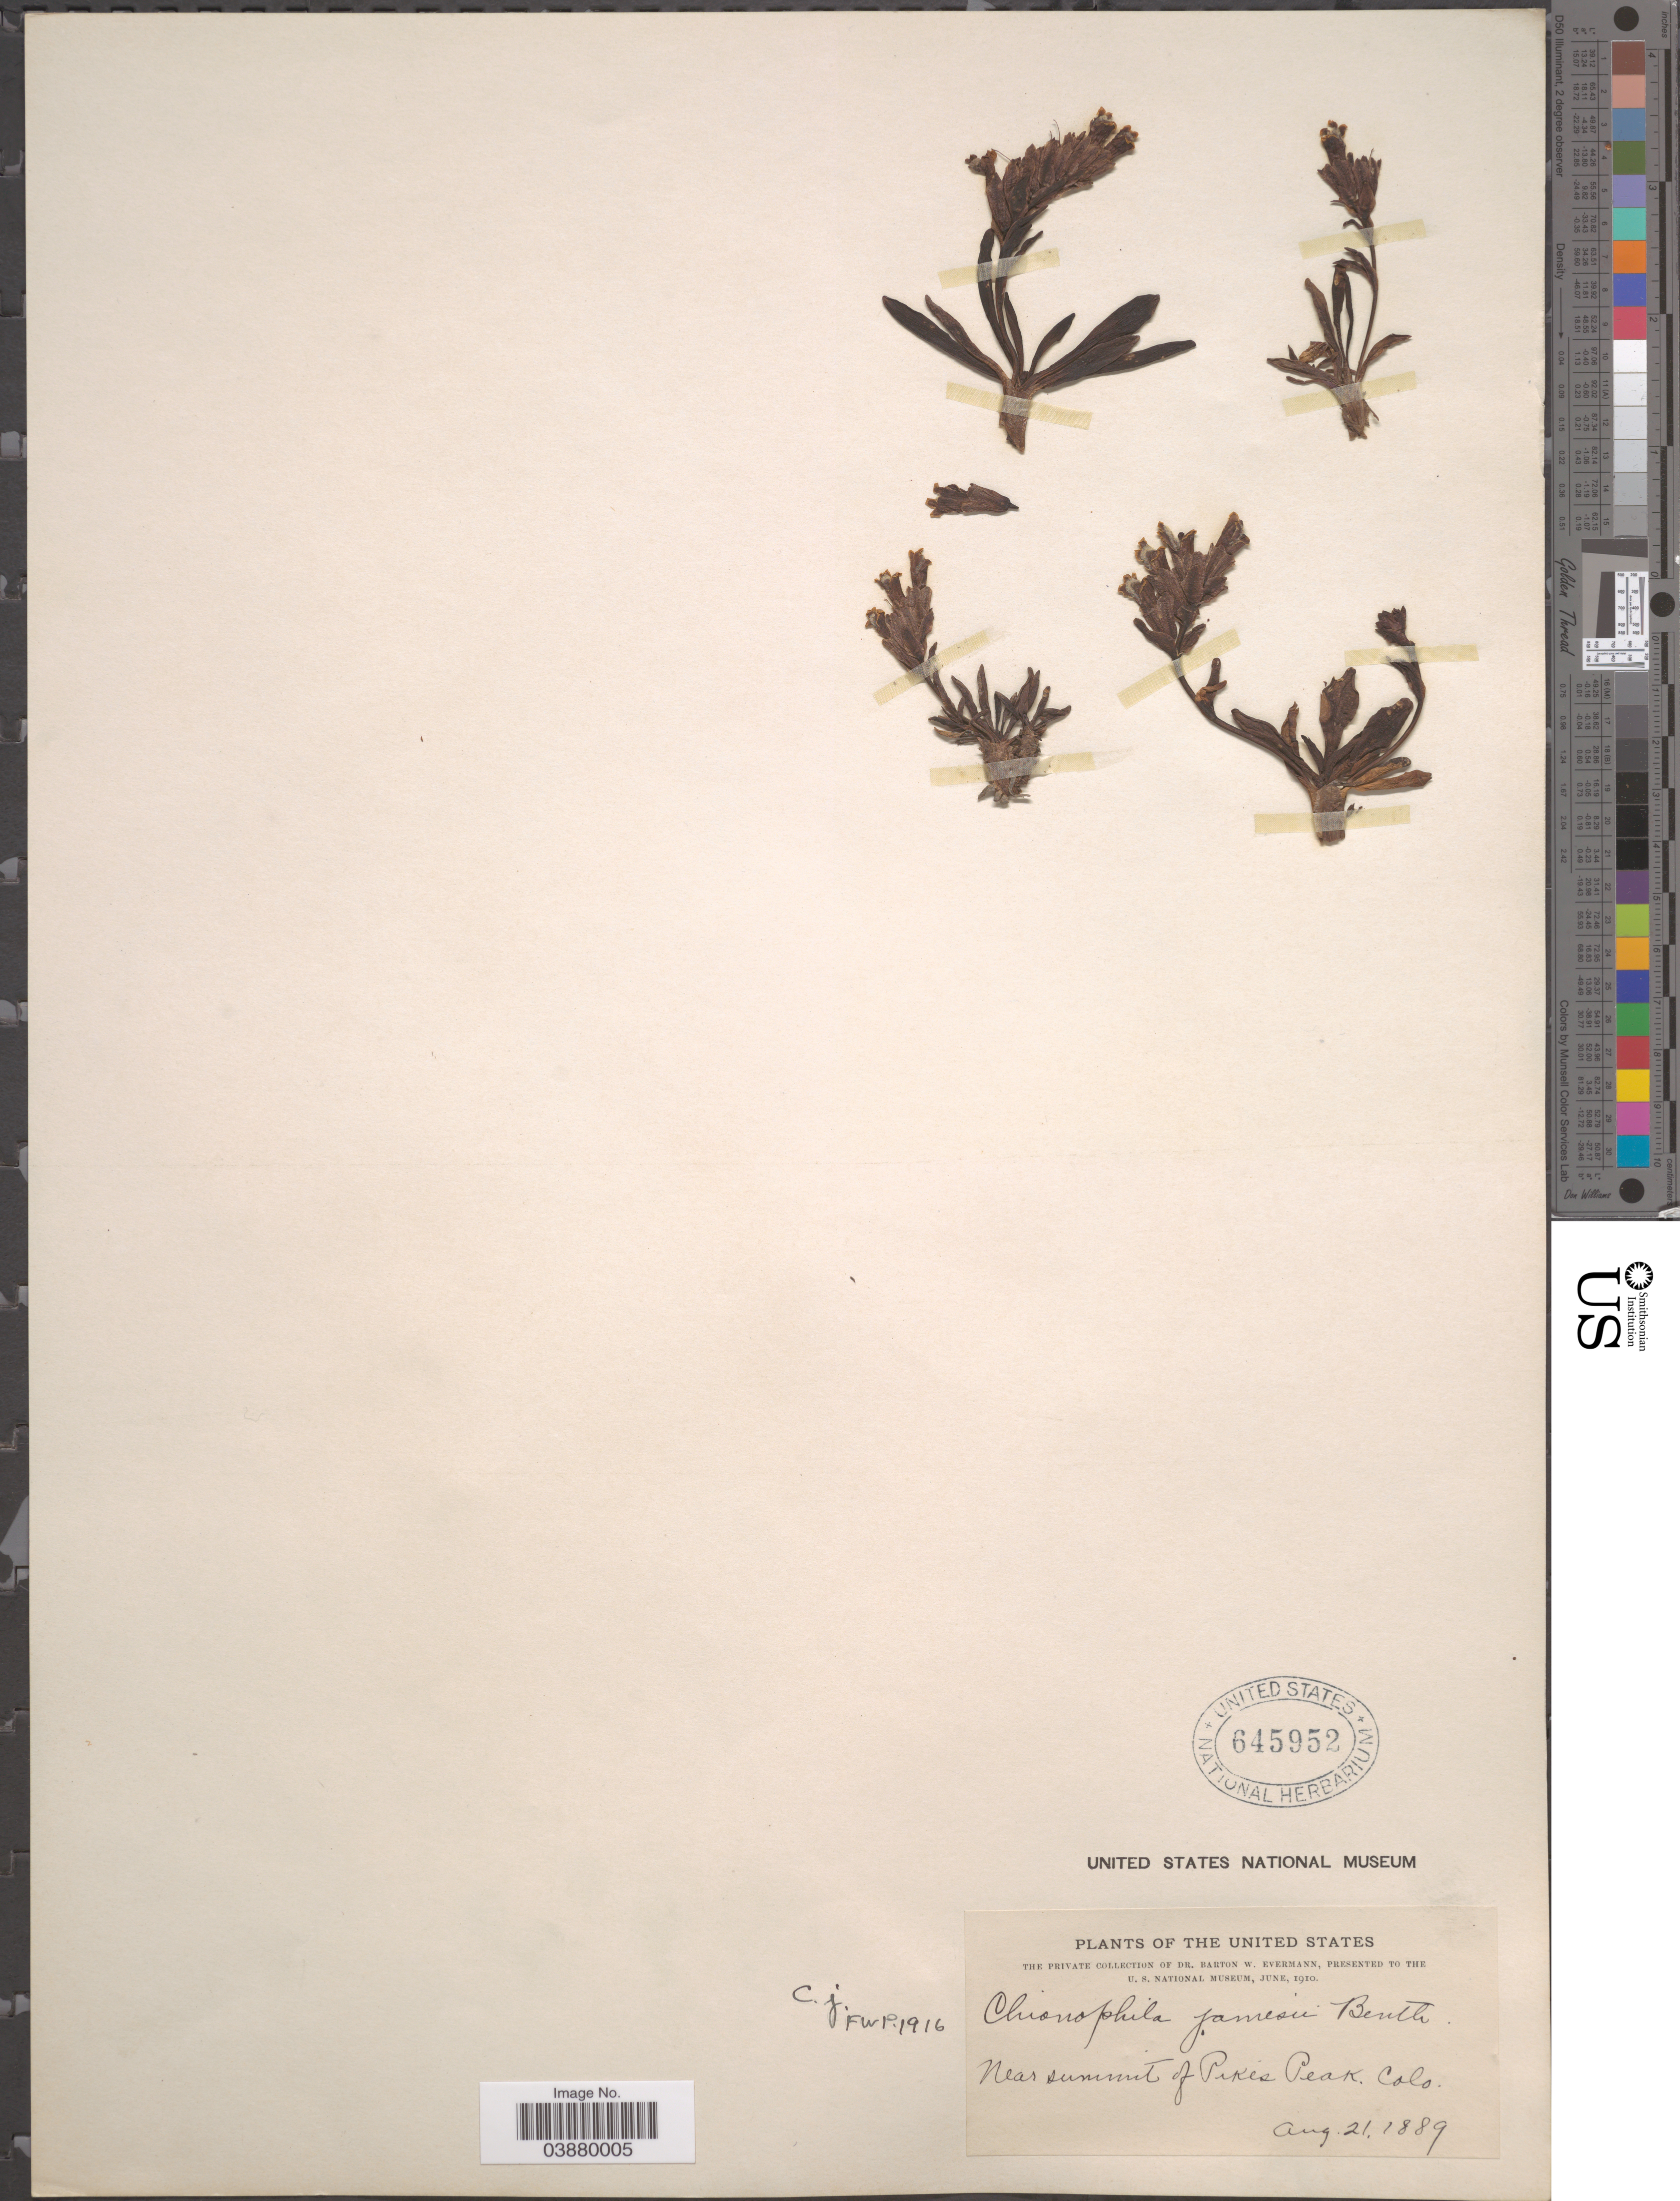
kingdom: Plantae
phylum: Tracheophyta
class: Magnoliopsida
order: Lamiales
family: Plantaginaceae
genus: Chionophila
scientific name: Chionophila jamesii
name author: Benth.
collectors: B. W. Evermann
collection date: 1889-08-21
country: United States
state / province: Colorado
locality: Near summit of Pikes Peak.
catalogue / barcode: US 645952